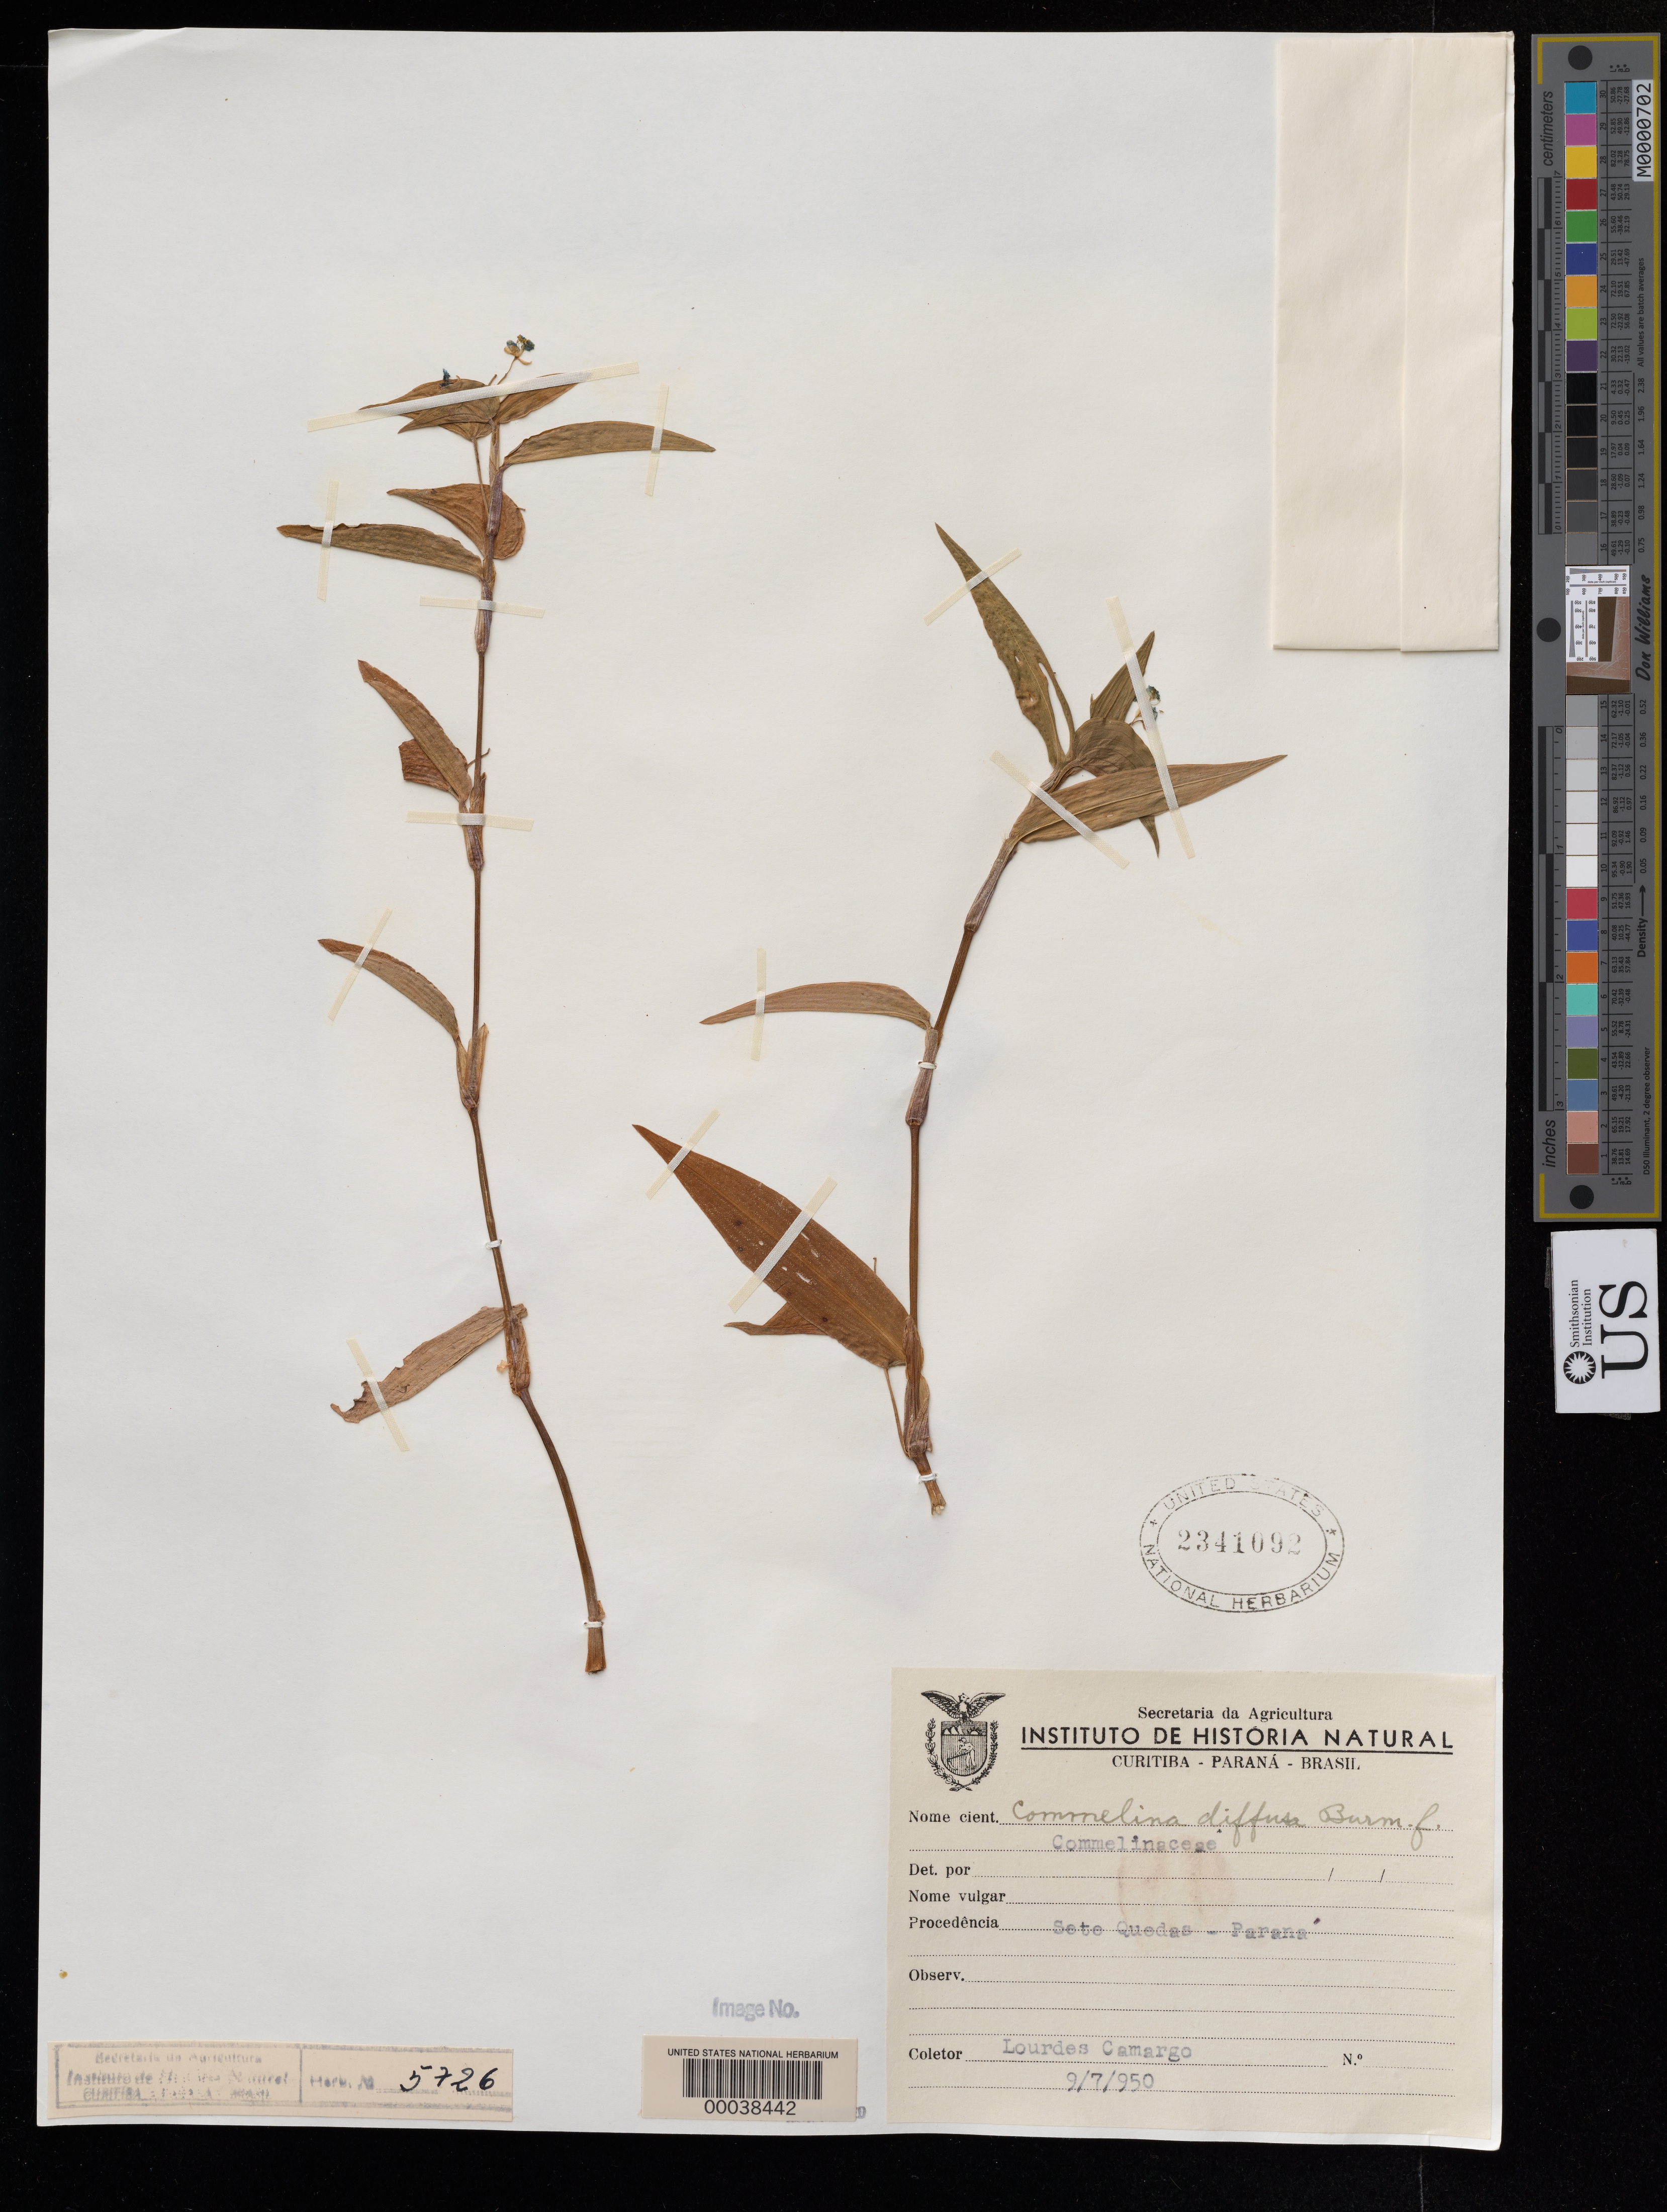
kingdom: Plantae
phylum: Tracheophyta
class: Liliopsida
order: Commelinales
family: Commelinaceae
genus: Commelina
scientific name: Commelina diffusa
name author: Burm. f.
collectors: L. Camargo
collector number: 5726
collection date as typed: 09 Jul 1950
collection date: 1950-07-09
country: Brazil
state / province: Paraná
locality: Sete quedas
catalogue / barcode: US 2341092